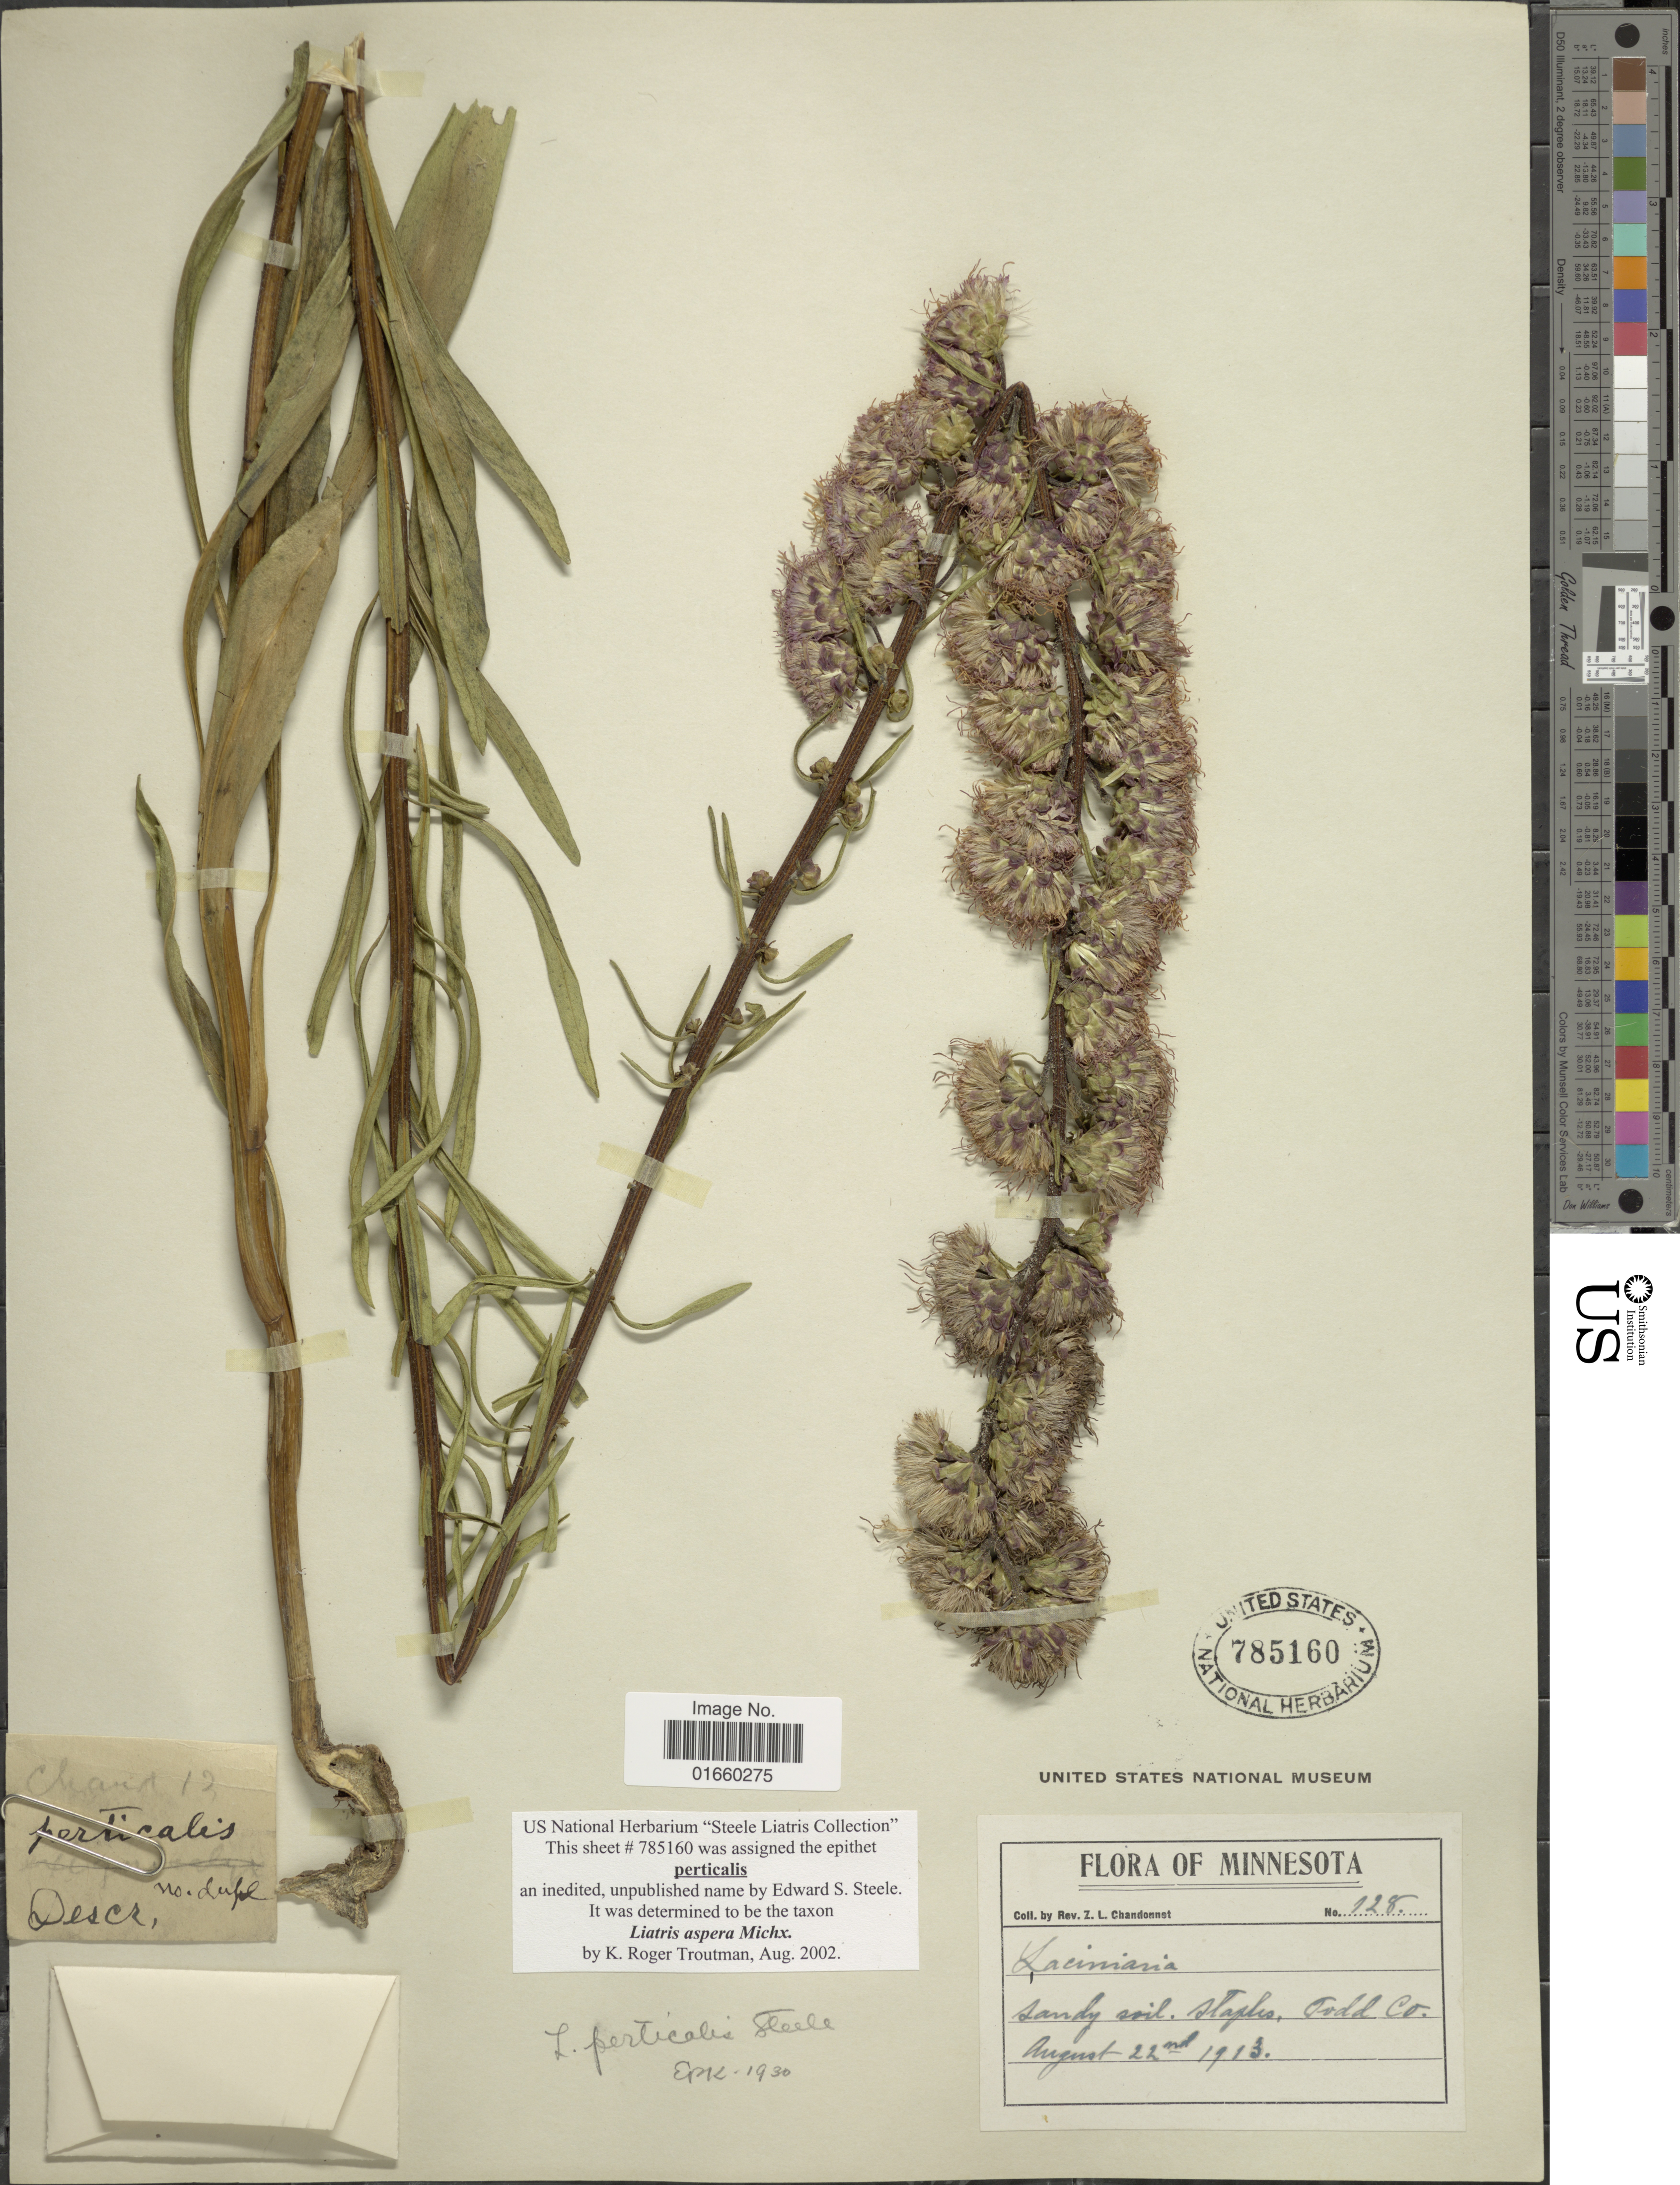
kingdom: Plantae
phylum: Tracheophyta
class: Magnoliopsida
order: Asterales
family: Asteraceae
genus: Liatris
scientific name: Liatris aspera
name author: Michx.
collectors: Z. Chandonnet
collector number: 128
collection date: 1913-08-22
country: United States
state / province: Minnesota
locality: Staples, Todd Co.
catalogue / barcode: US 785160